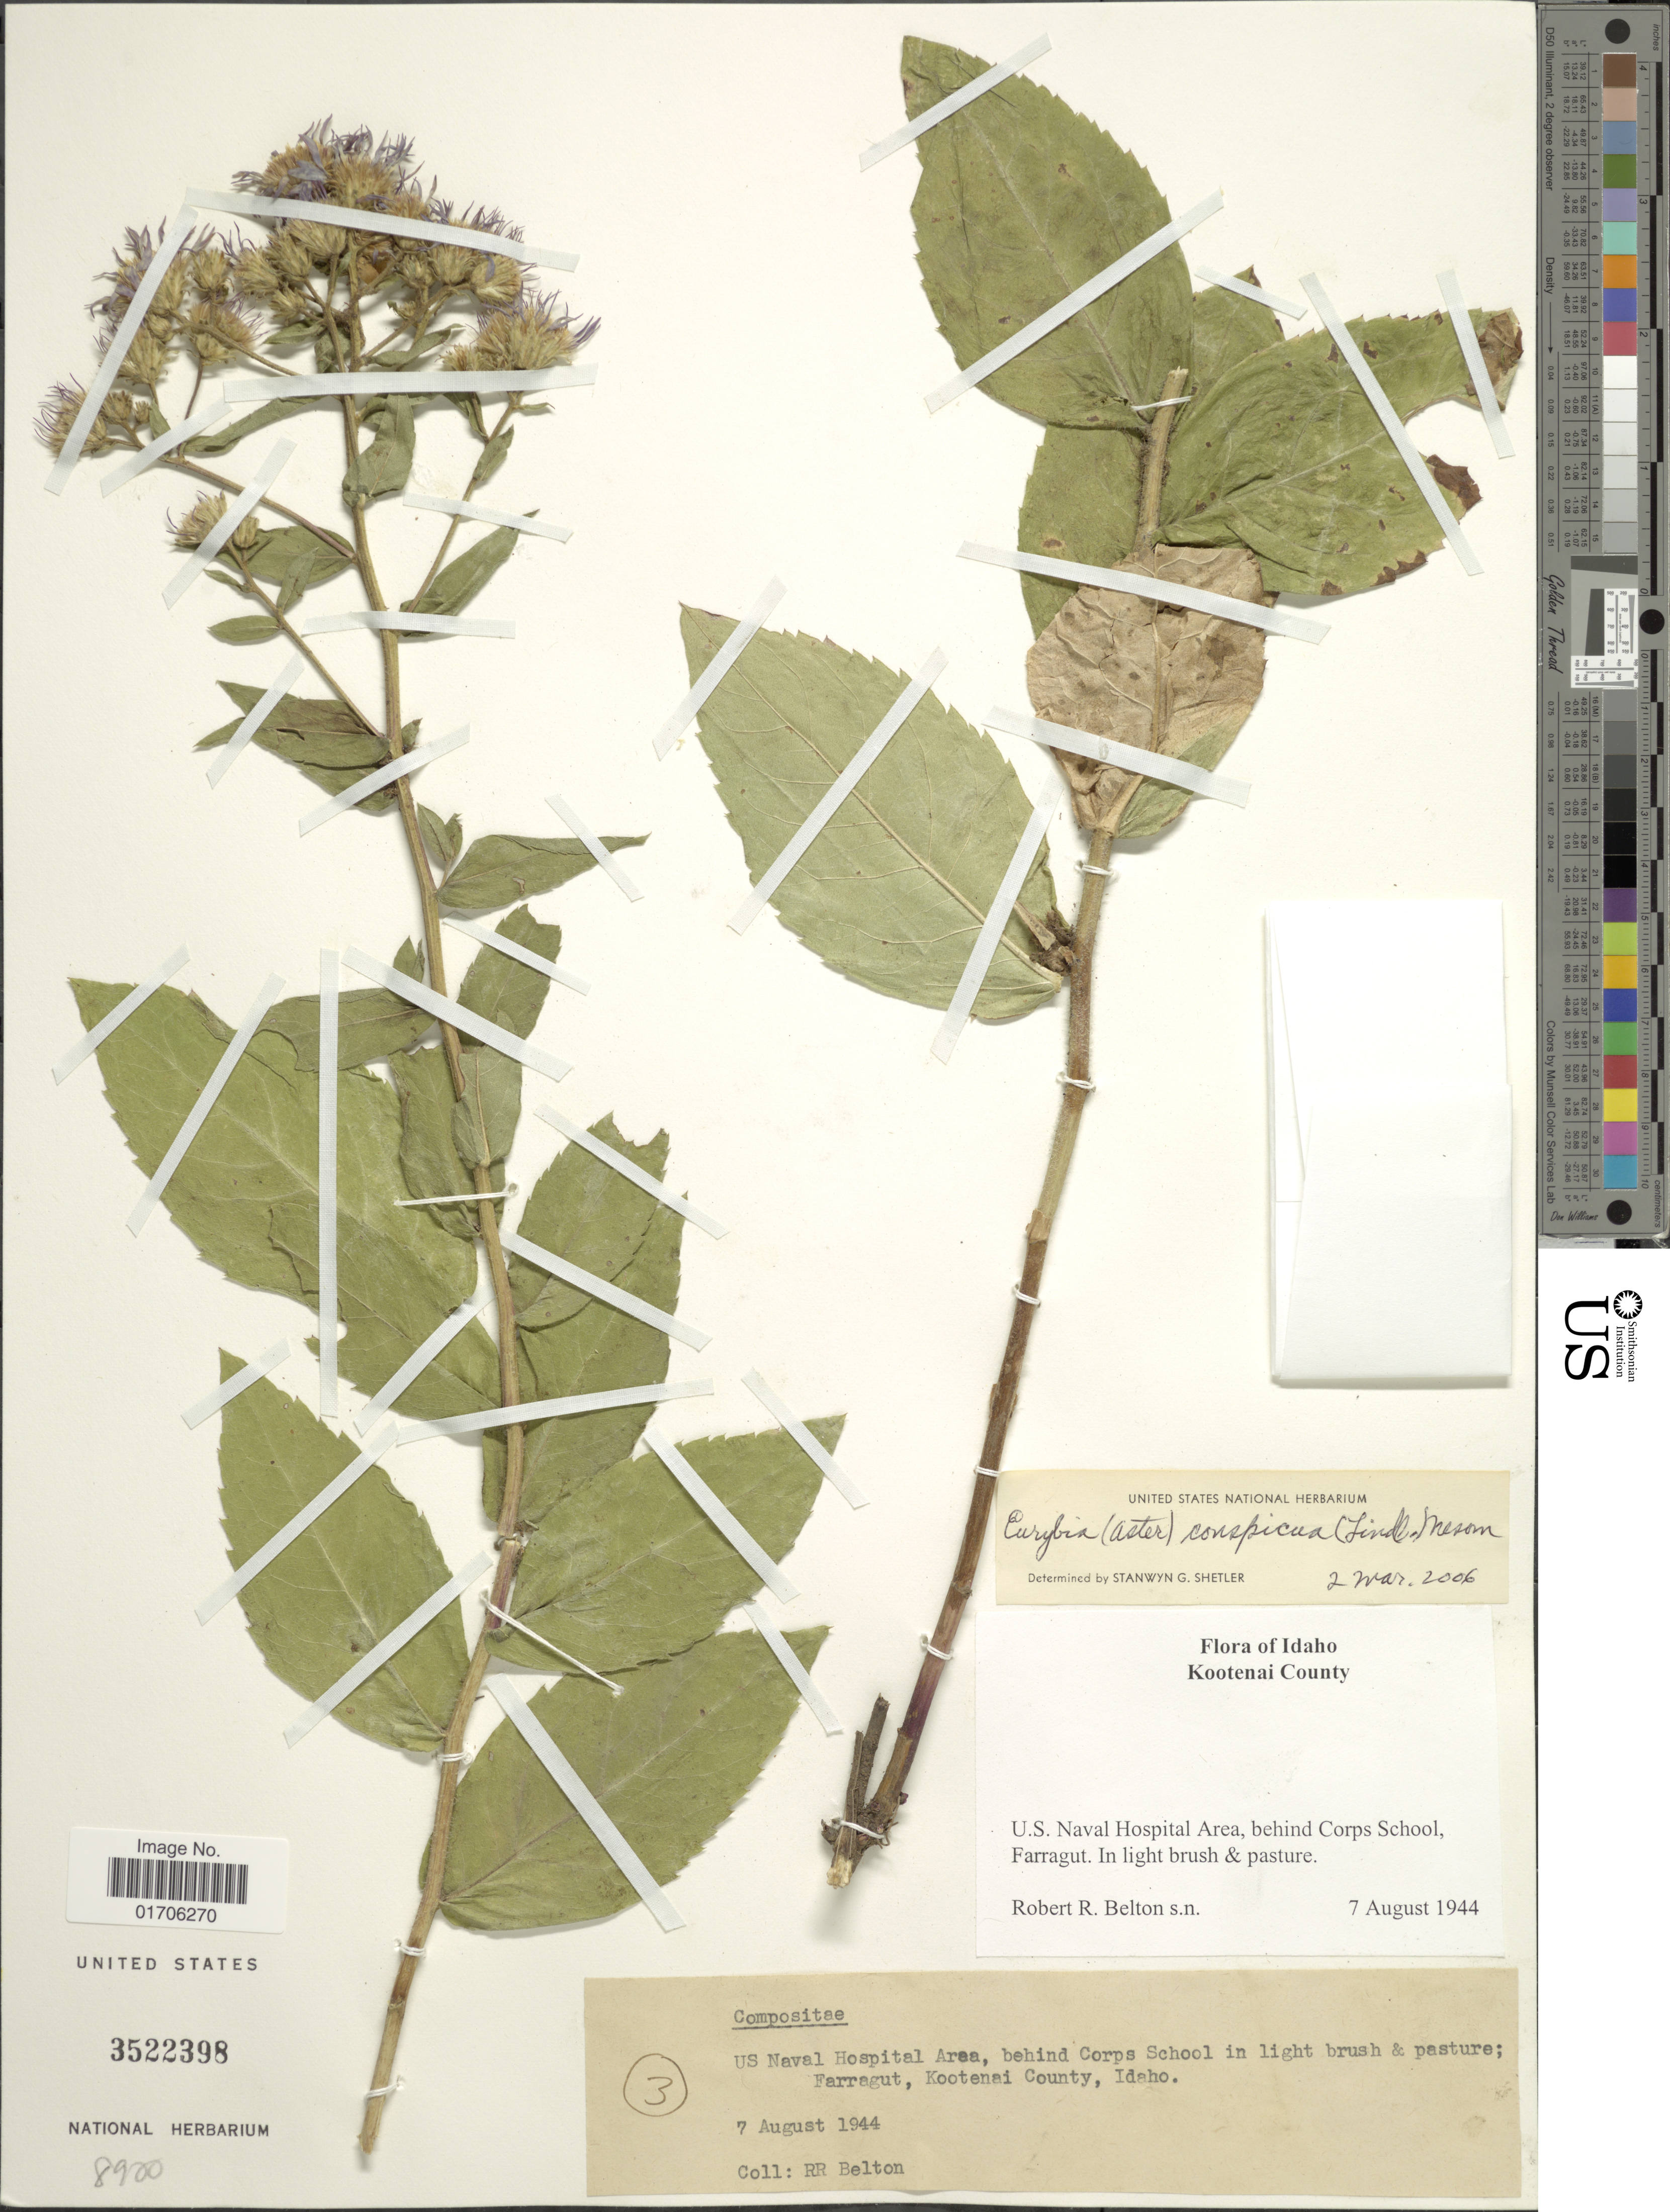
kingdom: Plantae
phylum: Tracheophyta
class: Magnoliopsida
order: Asterales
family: Asteraceae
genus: Eurybia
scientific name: Eurybia conspicua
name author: (Lindl.) G.L. Nesom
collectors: R. Belton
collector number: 3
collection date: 1944-08-07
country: United States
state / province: Idaho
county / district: Kootenai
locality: U.S. Naval Hospital Area, behind Corps School, Farragut.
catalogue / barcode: US 3522398